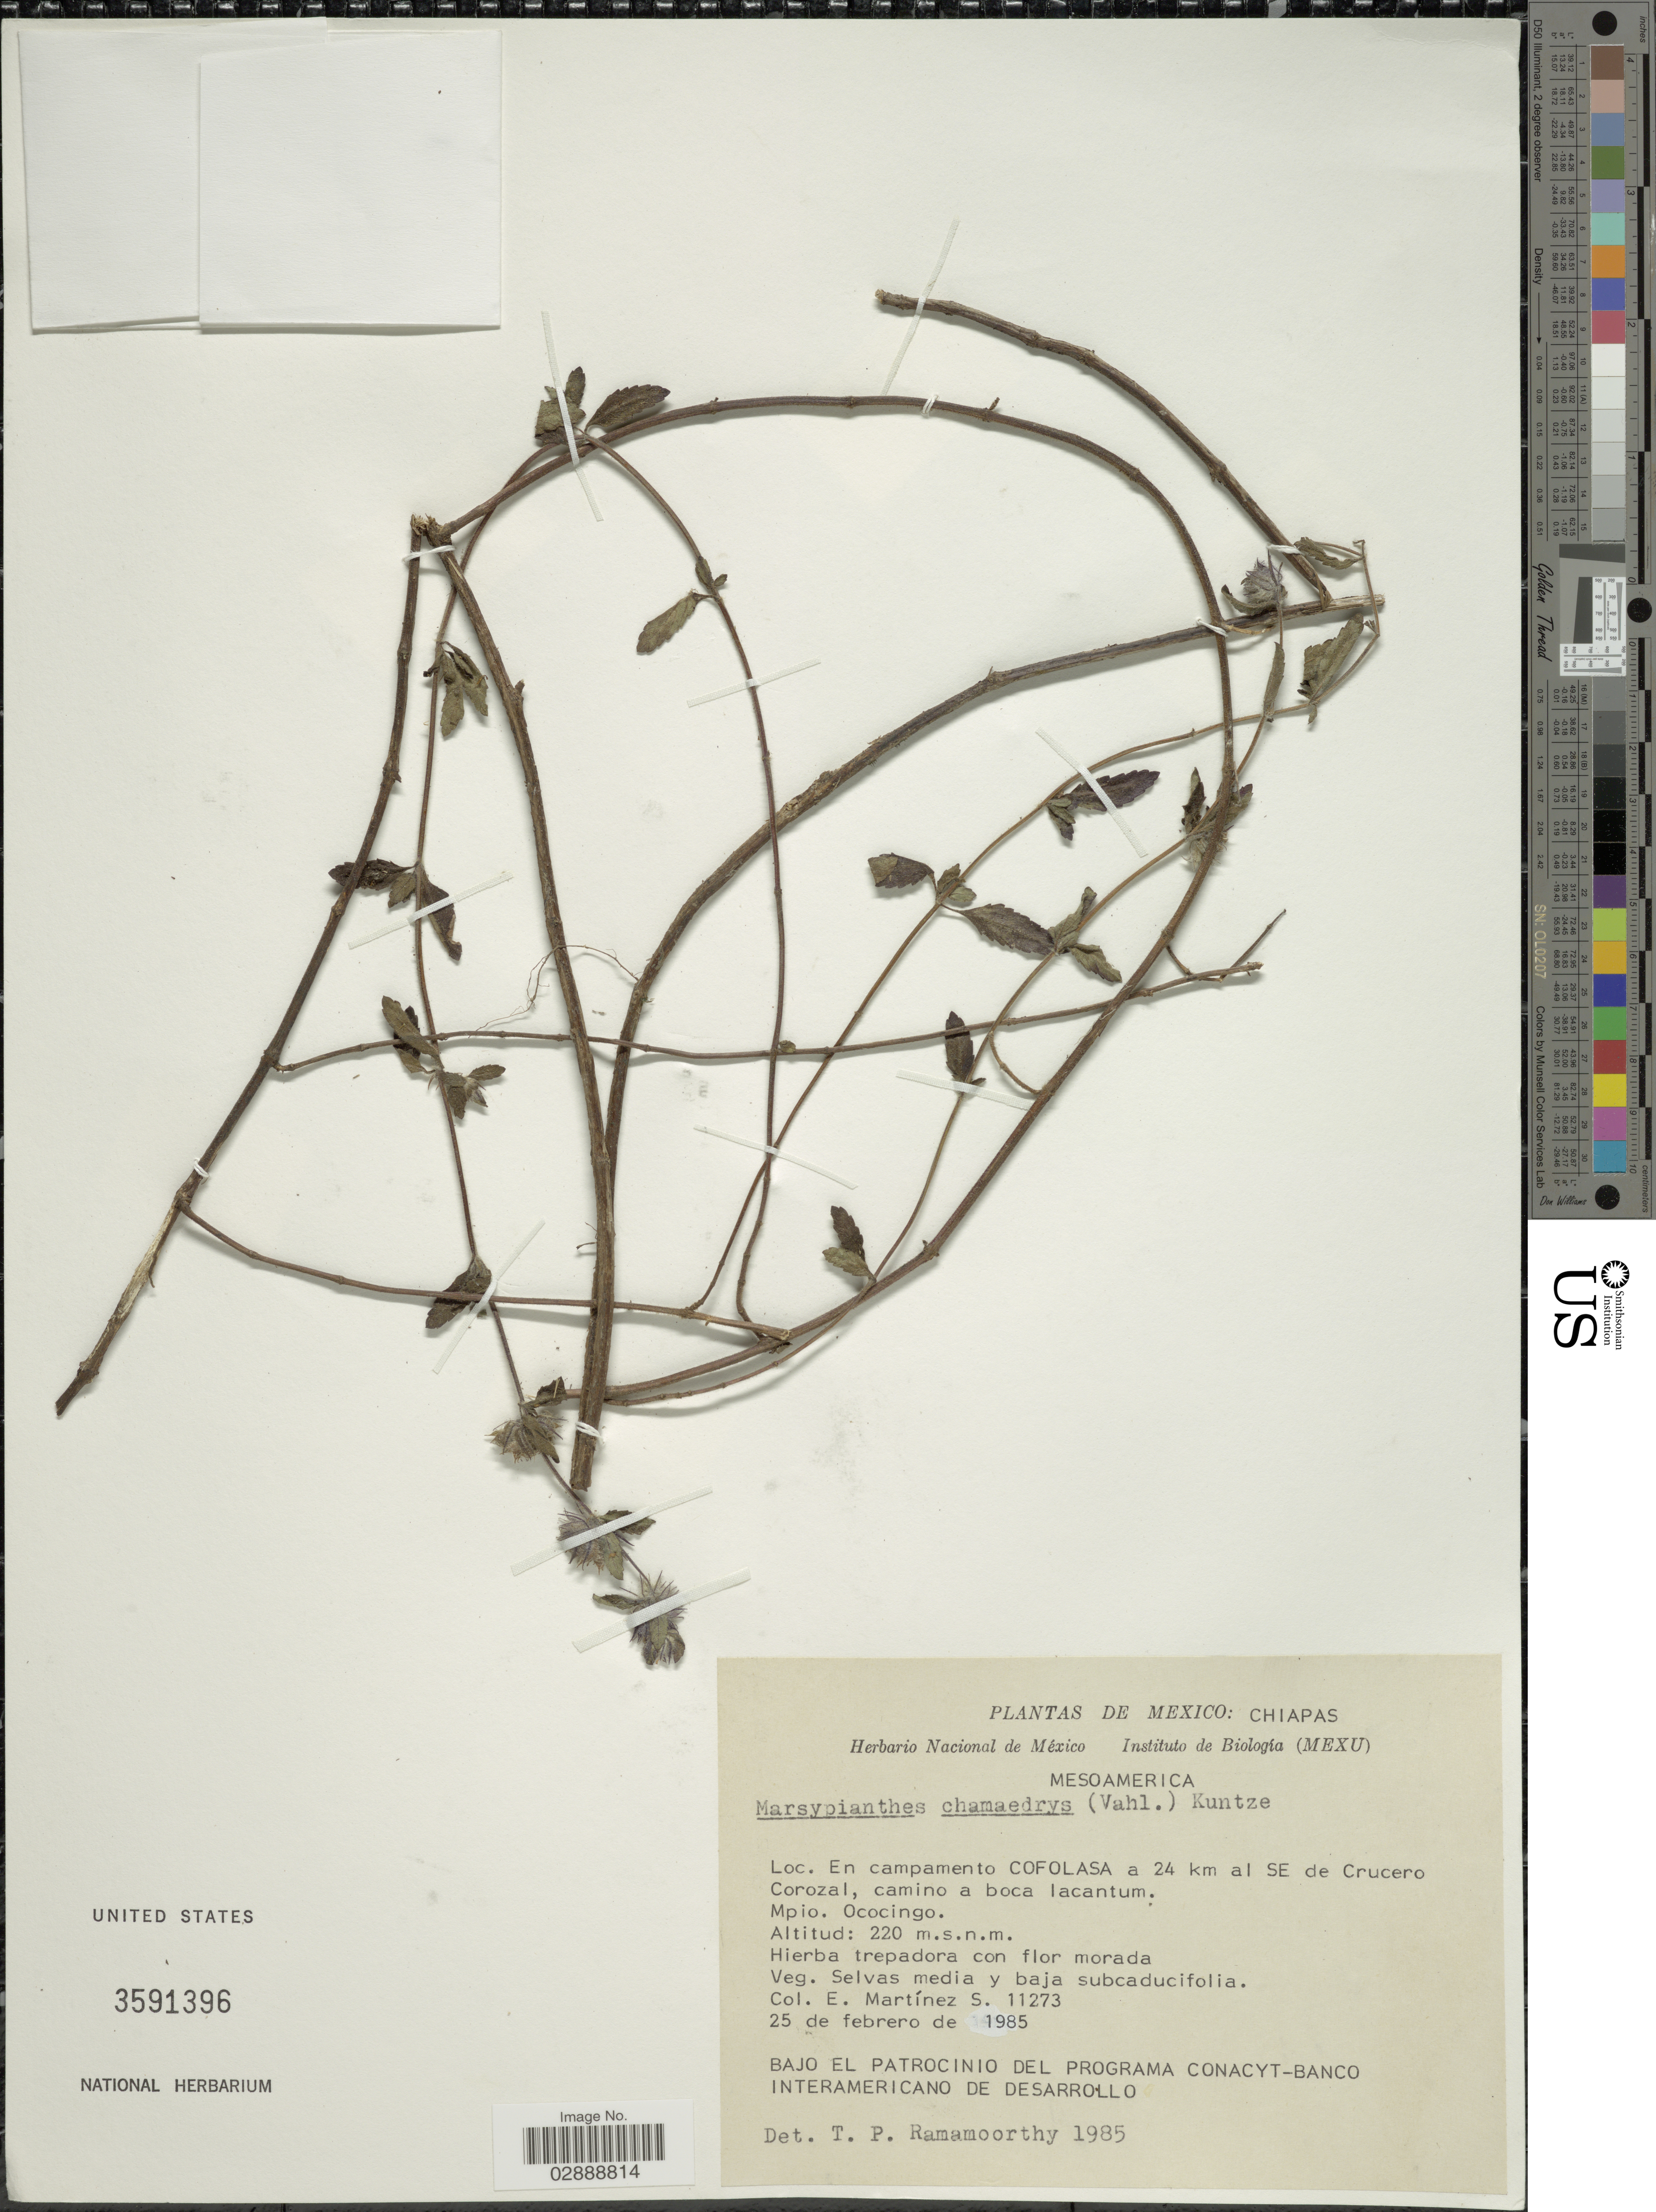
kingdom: Plantae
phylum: Tracheophyta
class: Magnoliopsida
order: Lamiales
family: Lamiaceae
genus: Marsypianthes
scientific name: Marsypianthes chamaedrys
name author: (Vahl) Kuntze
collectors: E. M. Martínez S.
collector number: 11273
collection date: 1985-02-25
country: Mexico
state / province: Chiapas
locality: En campamento Cofolasa a 24 km al SE de Crucero Corozal, camino a boca lacantum. Mpio. Ococingo.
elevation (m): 220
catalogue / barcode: US 3591396